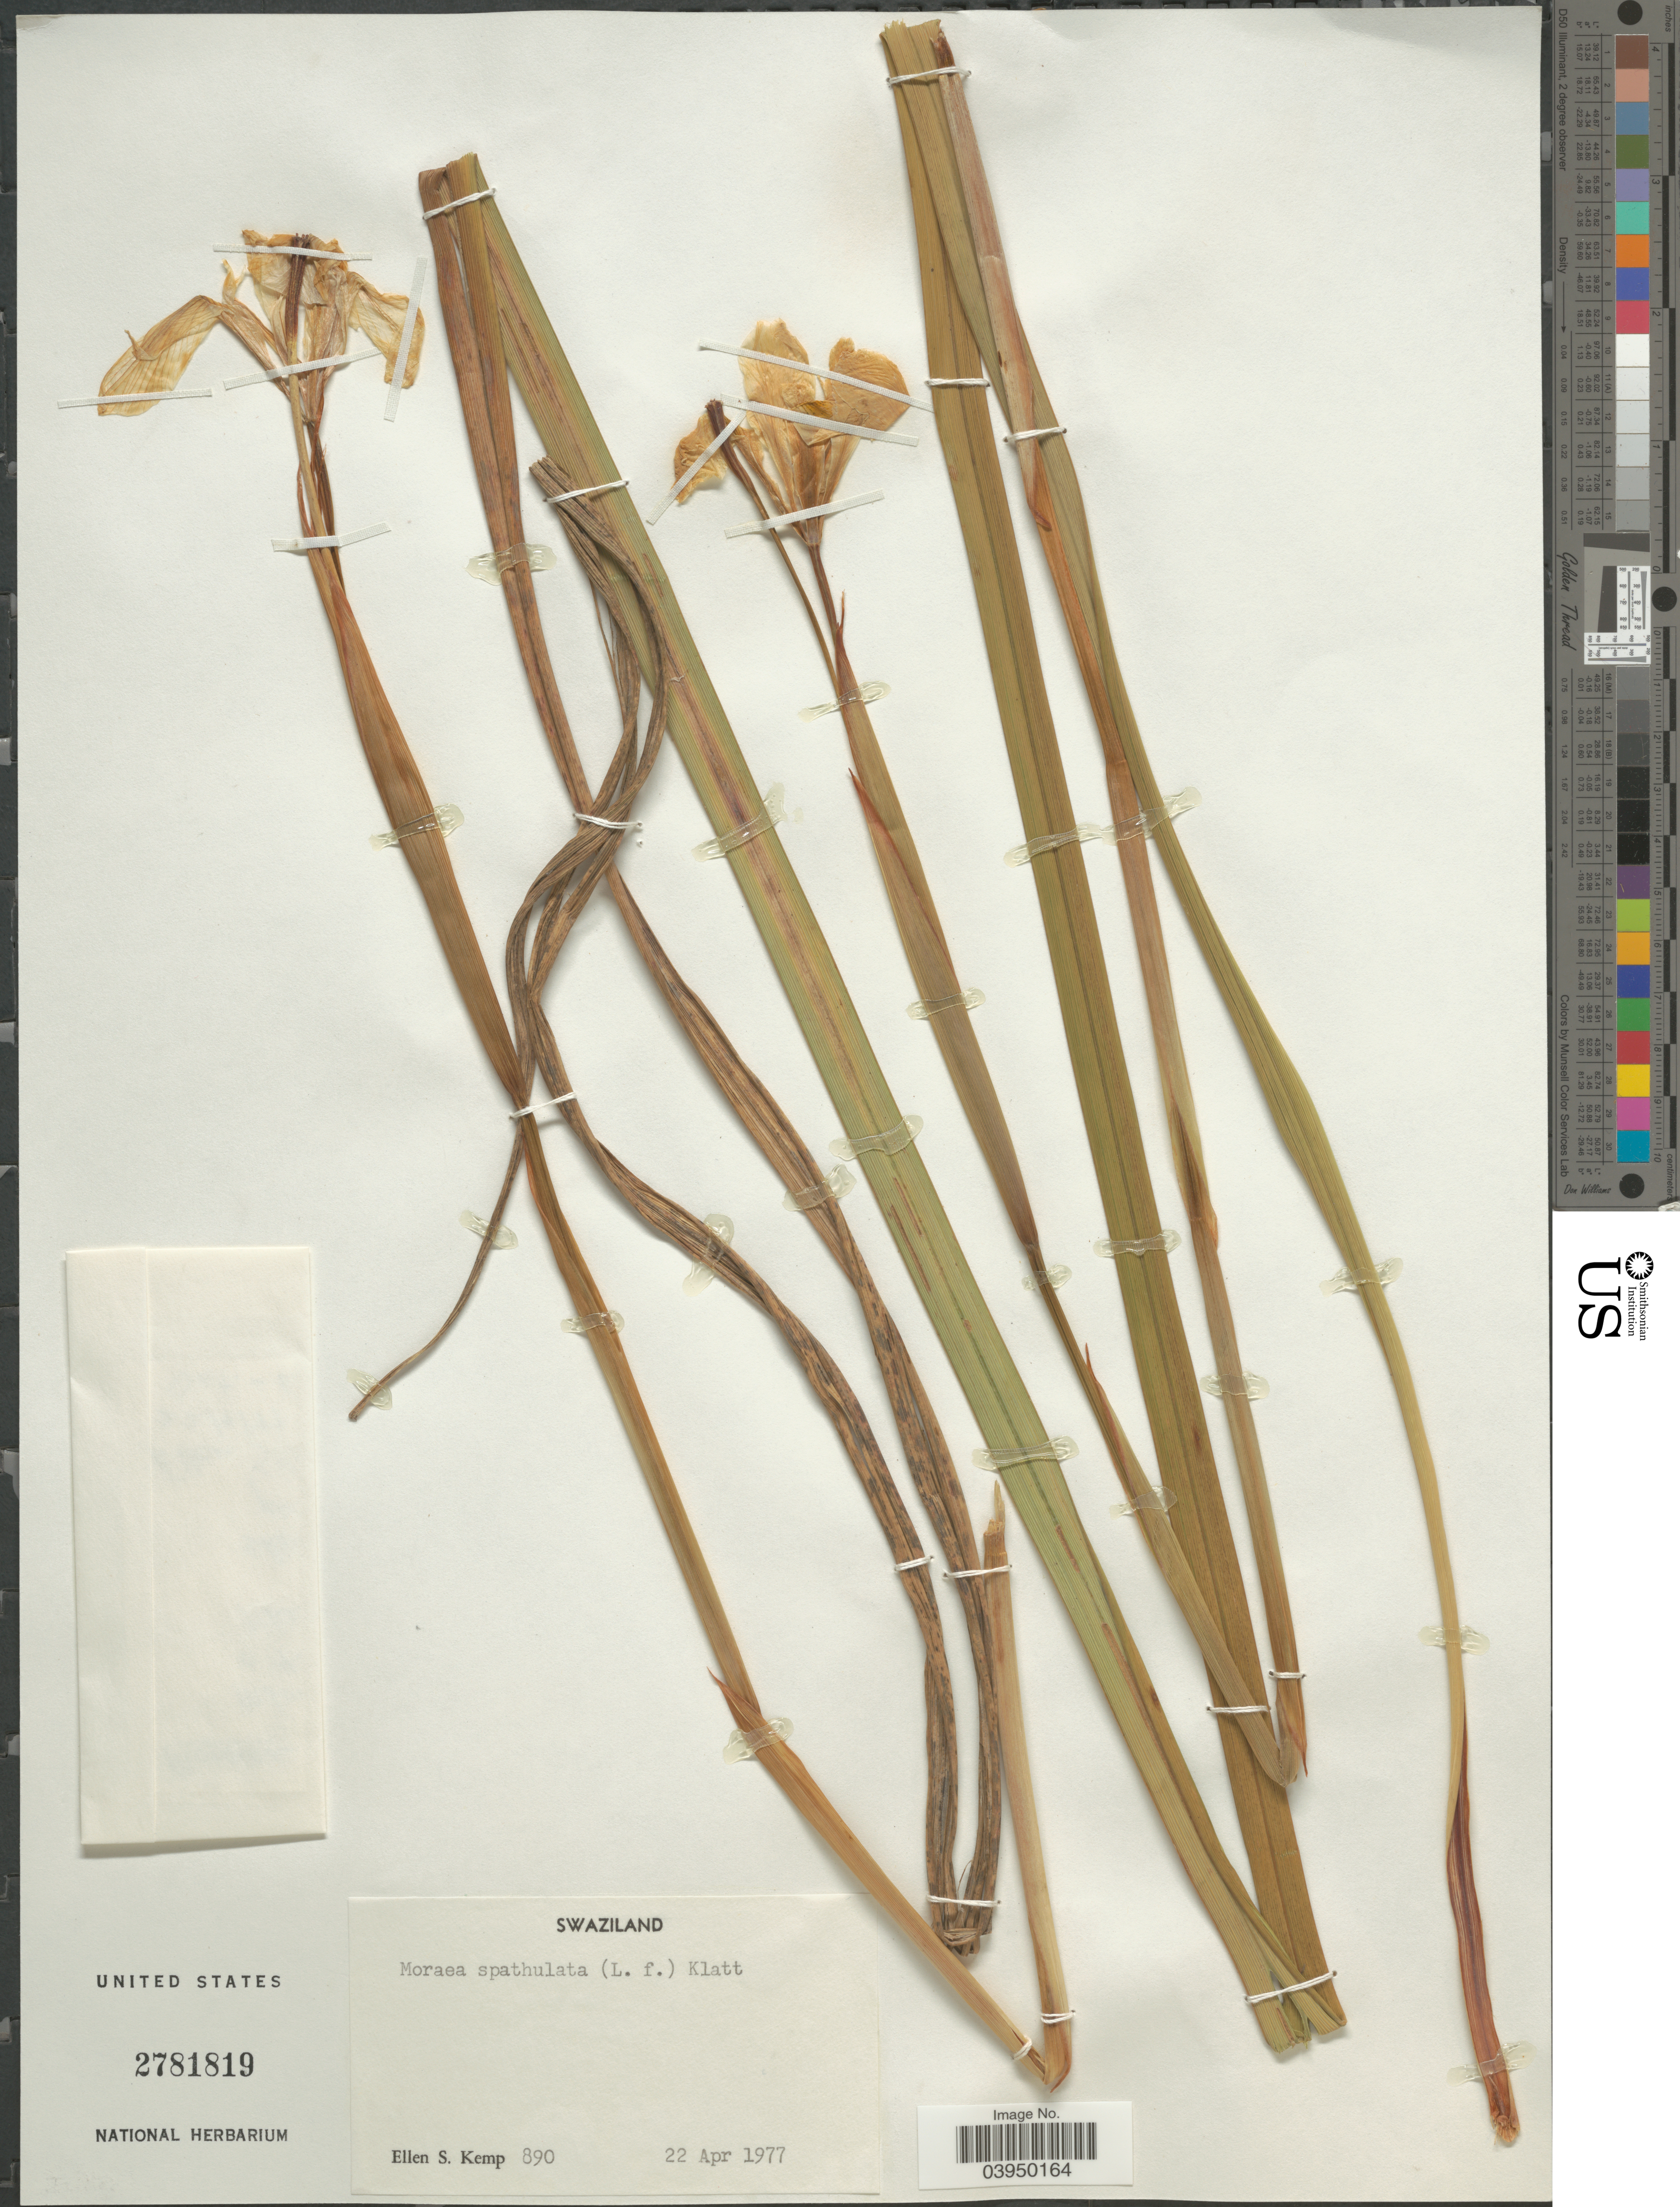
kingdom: Plantae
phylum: Tracheophyta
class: Liliopsida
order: Asparagales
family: Iridaceae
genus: Moraea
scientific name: Moraea spathulata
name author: (L. f.) Klatt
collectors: E. S. Kemp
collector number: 890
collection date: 1977-04-22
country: Eswatini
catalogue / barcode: US 2781819